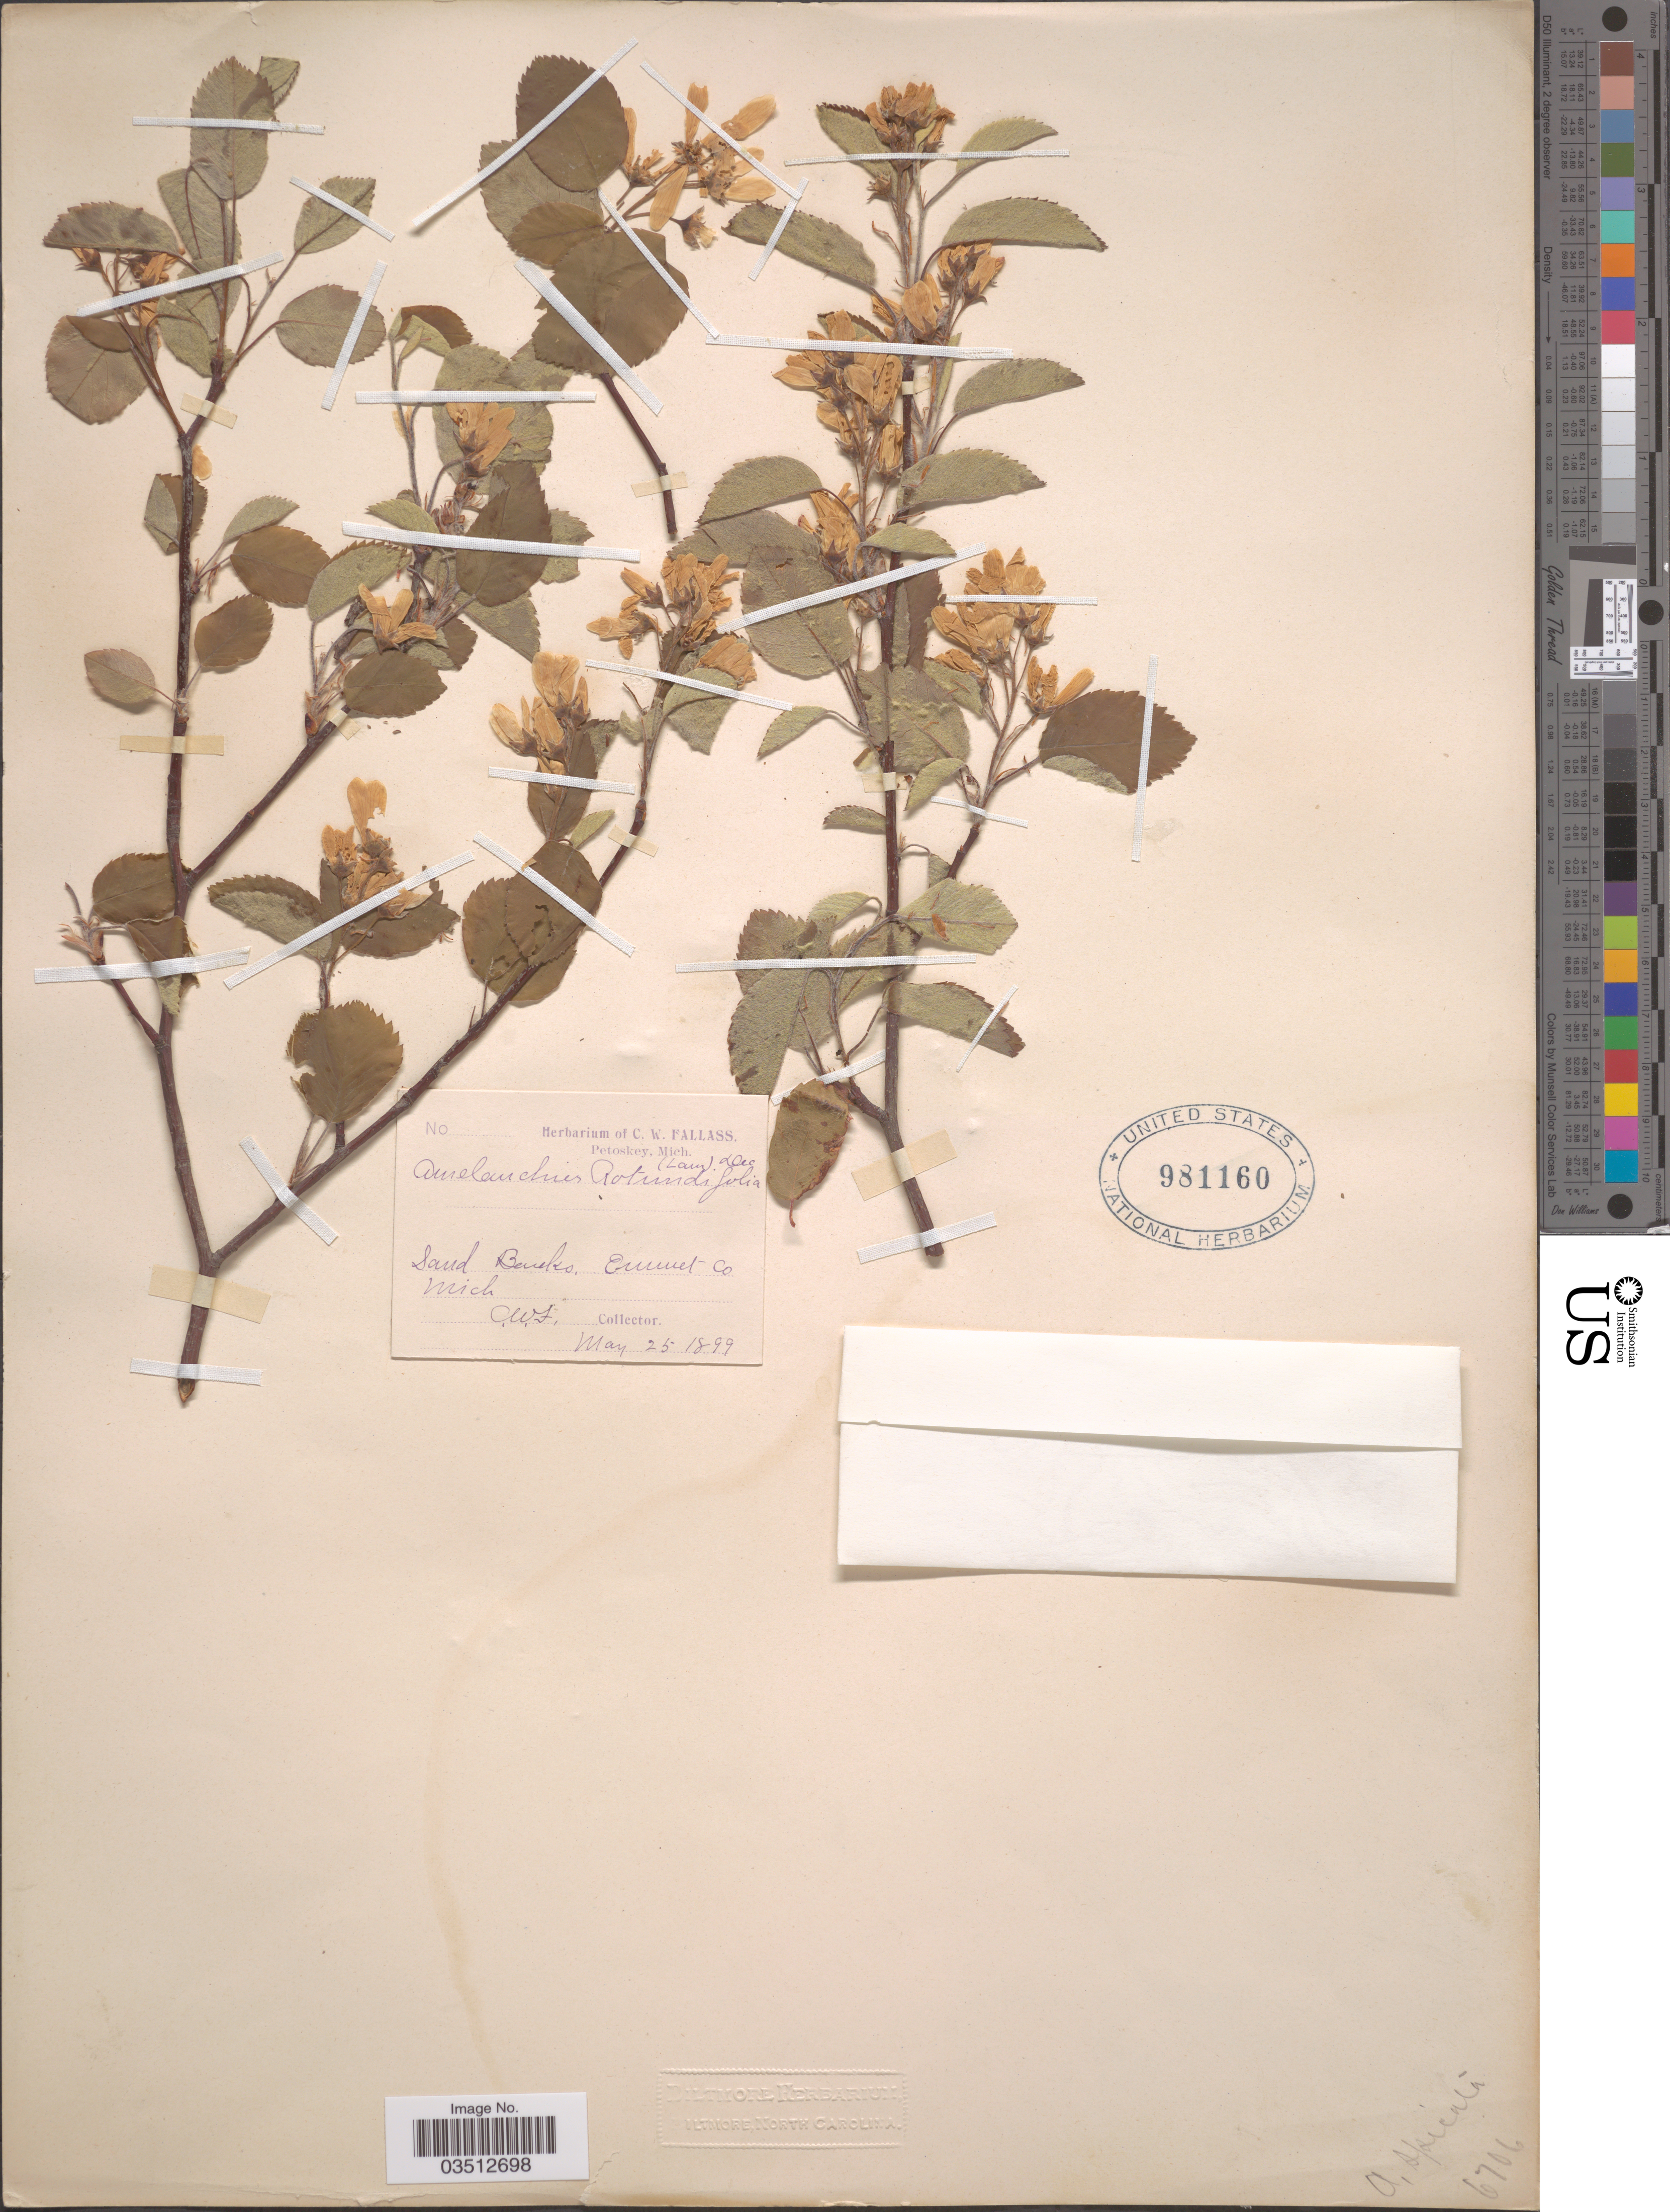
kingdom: Plantae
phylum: Tracheophyta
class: Magnoliopsida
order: Rosales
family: Rosaceae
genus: Amelanchier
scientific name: Amelanchier x spicata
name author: (Lam.) K. Koch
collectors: C. Fallass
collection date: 1899-05-25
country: United States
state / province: Michigan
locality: Emmet Co.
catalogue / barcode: US 981160